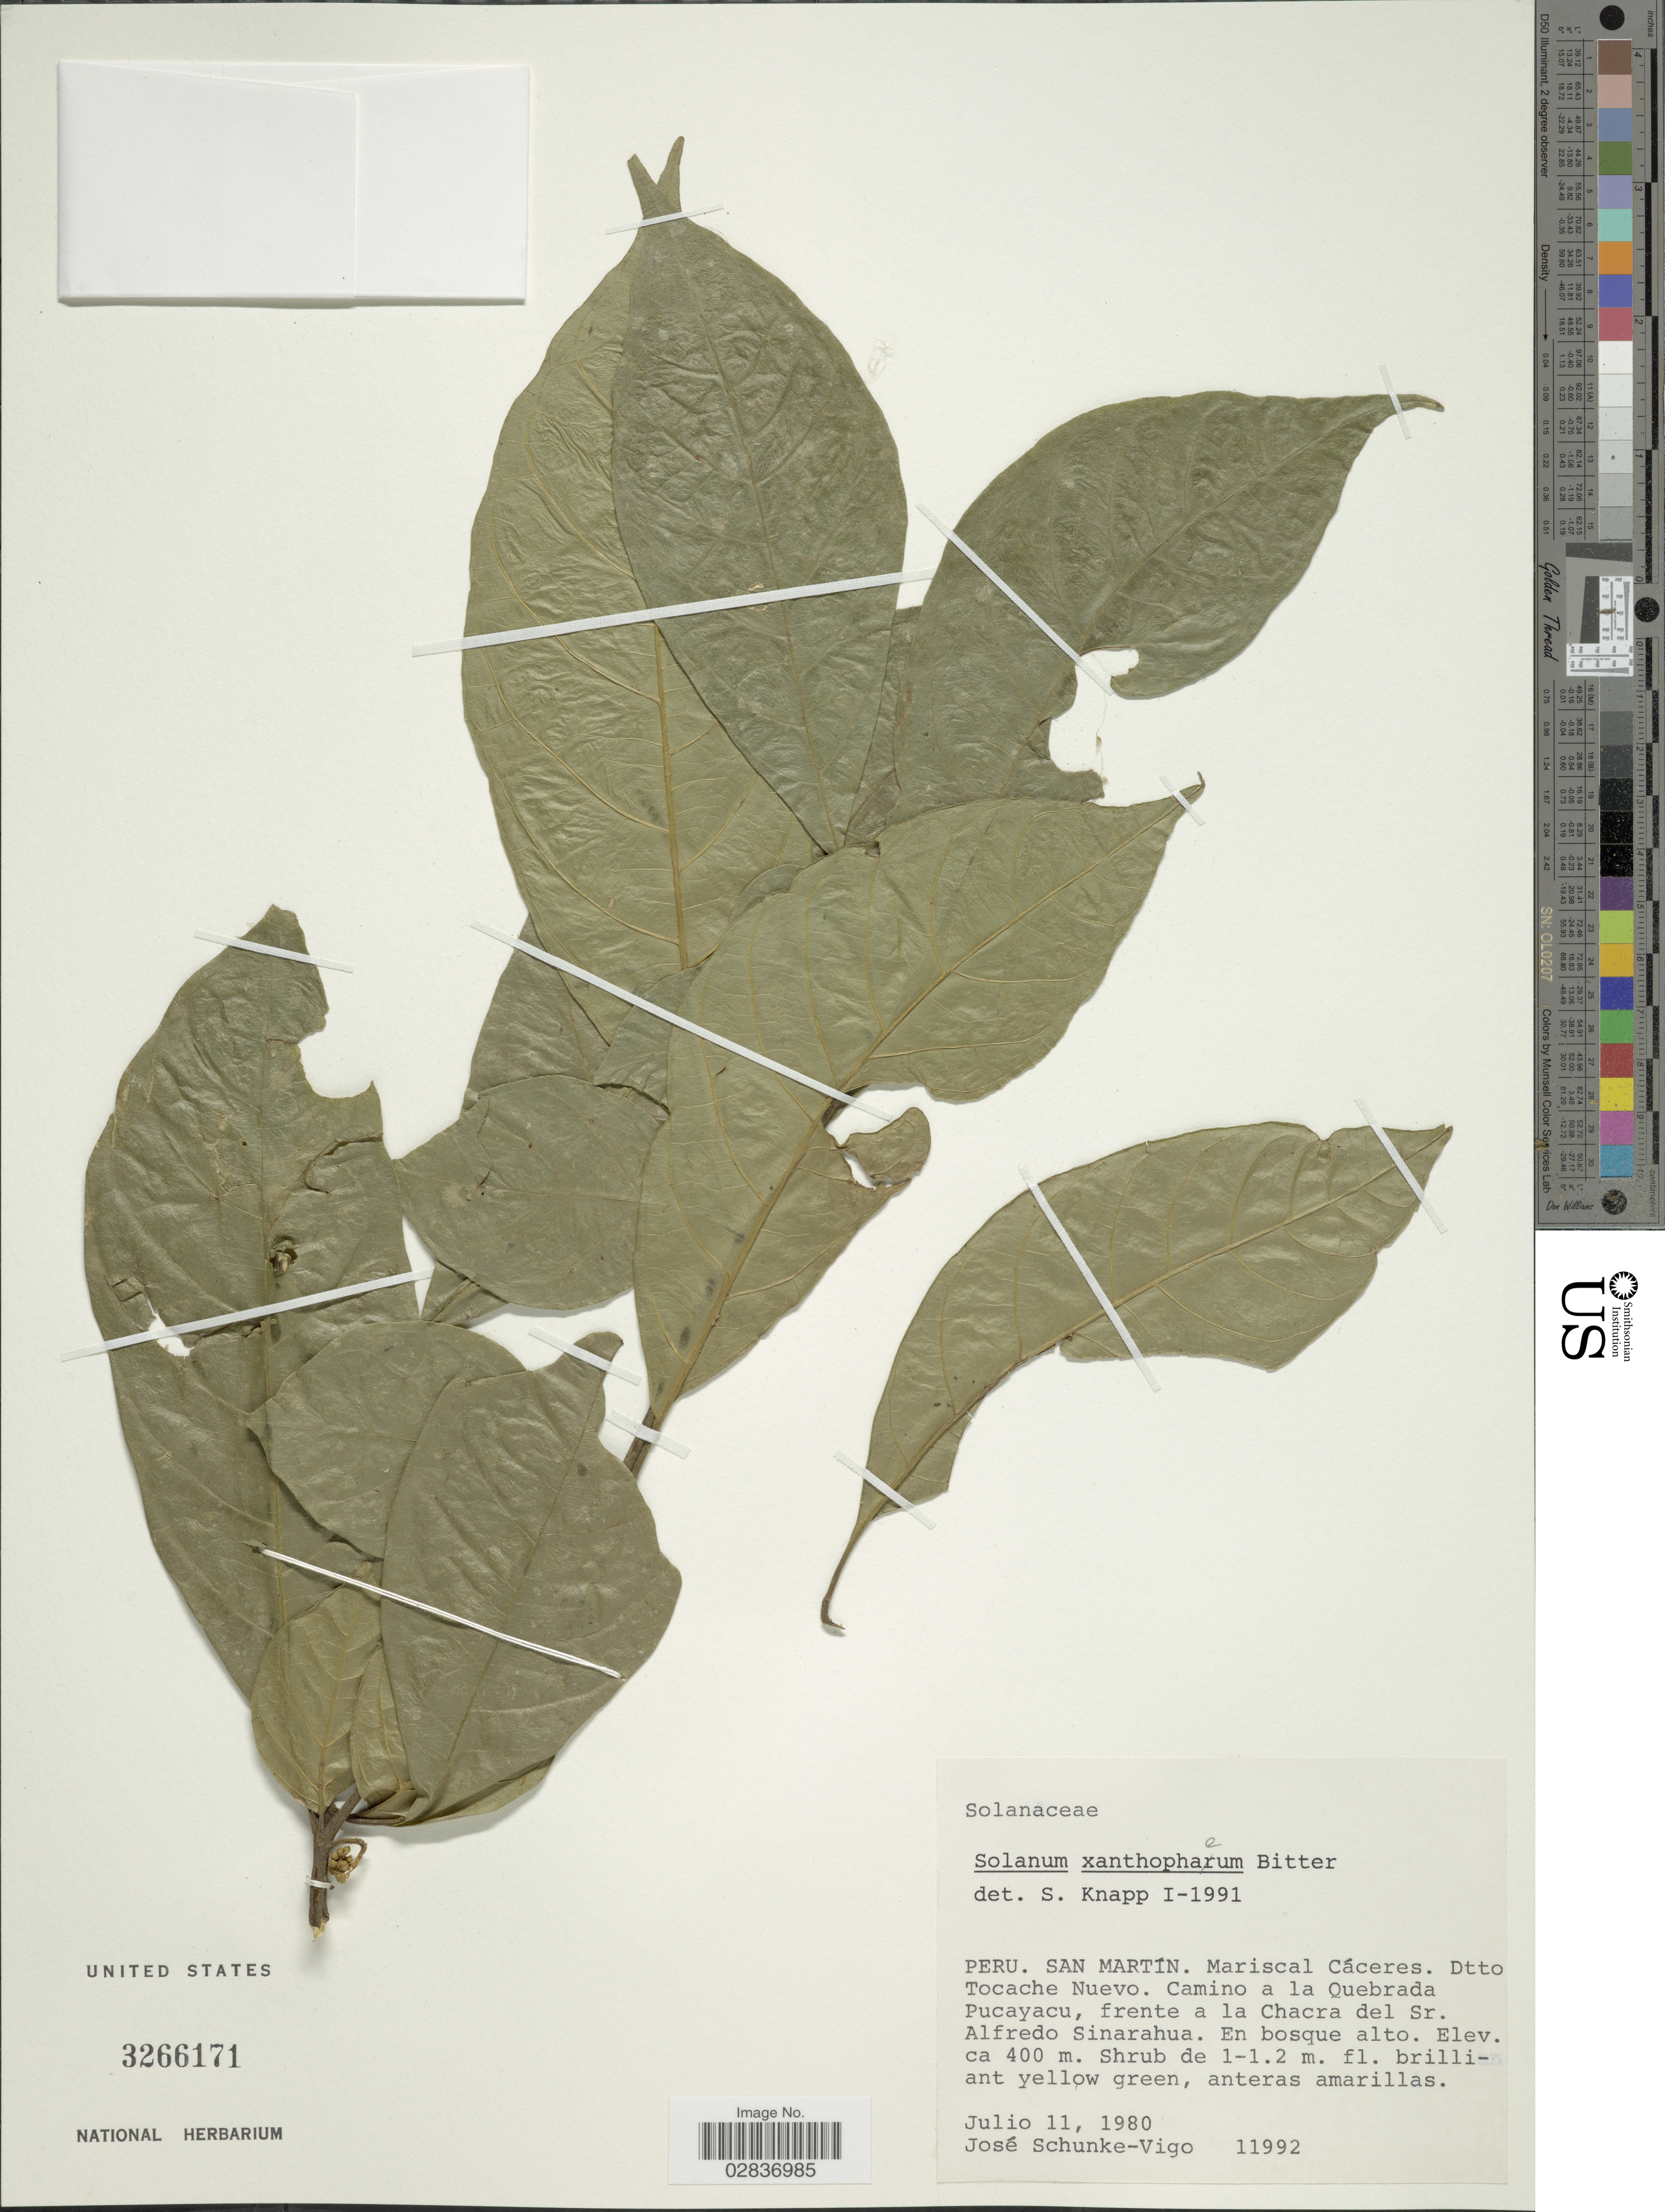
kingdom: Plantae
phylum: Tracheophyta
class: Magnoliopsida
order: Solanales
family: Solanaceae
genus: Solanum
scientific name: Solanum xanthophaeum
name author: Bitter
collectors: J. Schunke Vigo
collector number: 11992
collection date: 1980-07-11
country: Peru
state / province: San Martín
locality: Mariscal Cáceres. Dtto Tocache Nuevo. Camino a la Quebrada Pucayacu, frente a la Chacra del Sr. Alfredo Sinarahua.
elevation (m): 400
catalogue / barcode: US 3266171